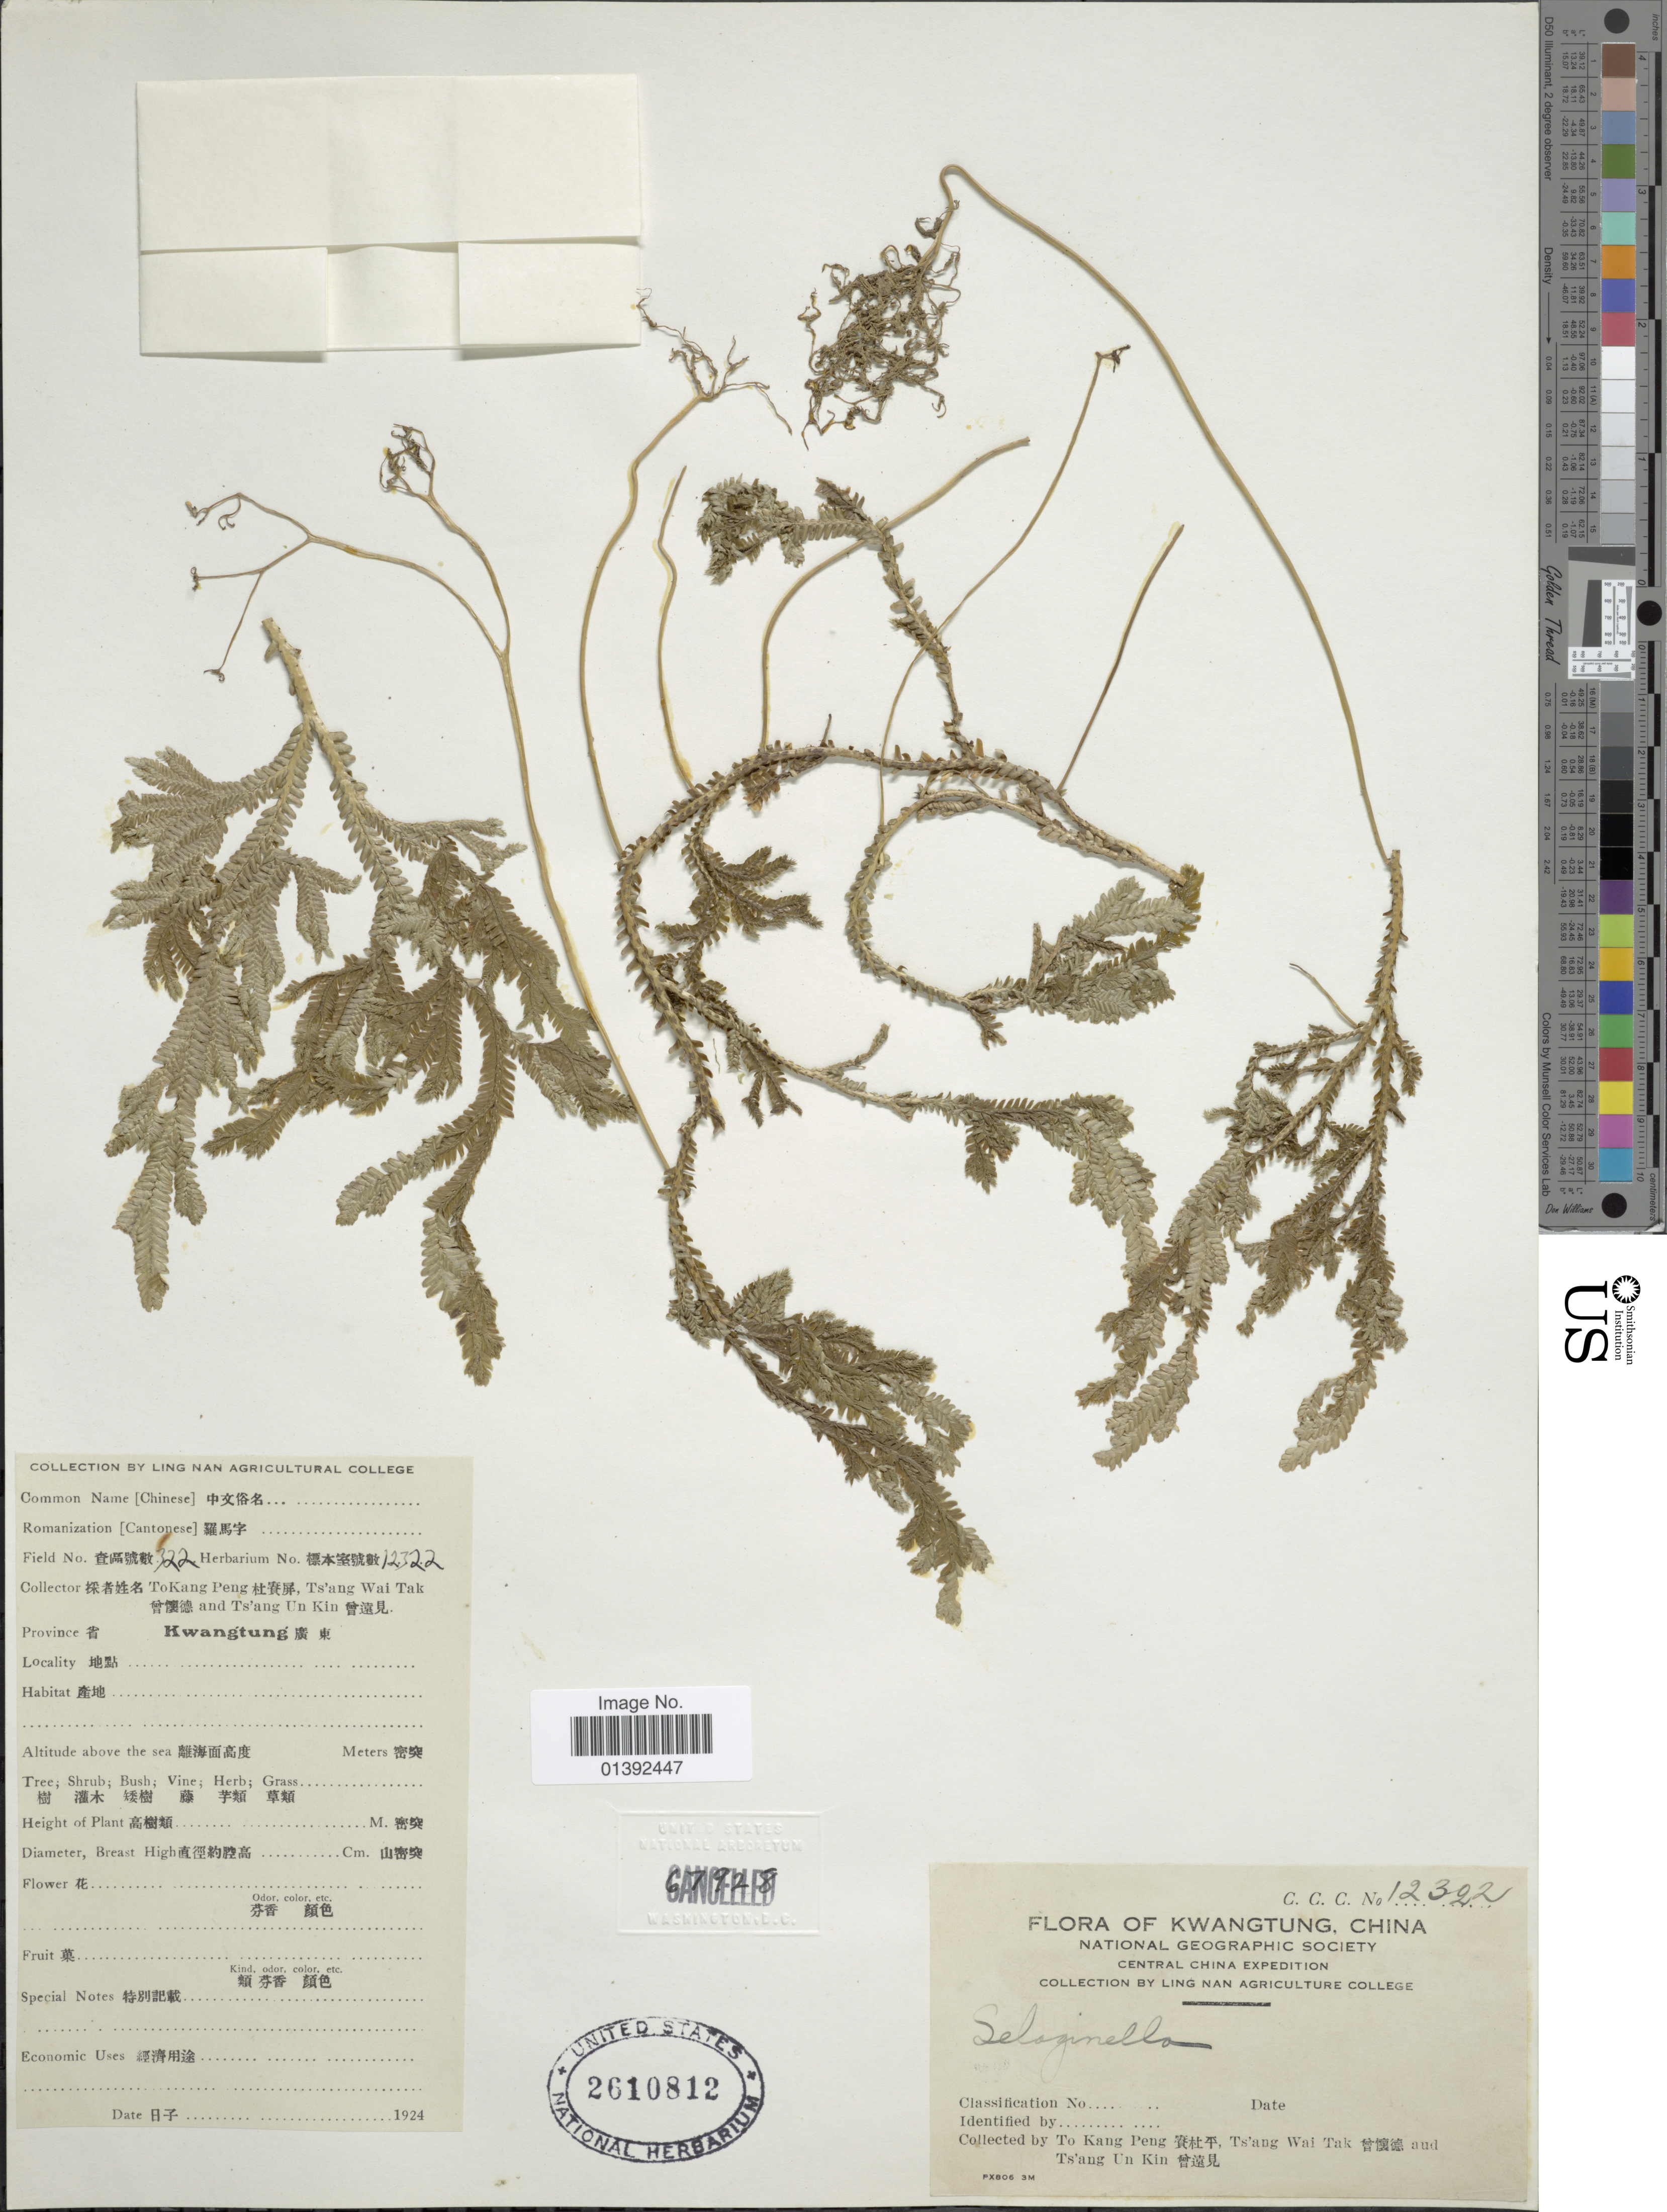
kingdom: Plantae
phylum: Tracheophyta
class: Lycopodiopsida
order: Selaginellales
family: Selaginellaceae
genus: Selaginella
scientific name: Selaginella sp.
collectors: T. K. Peng, T. Tak & T. Kin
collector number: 12322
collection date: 1924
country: China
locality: Kwangtung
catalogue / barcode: US 2610812